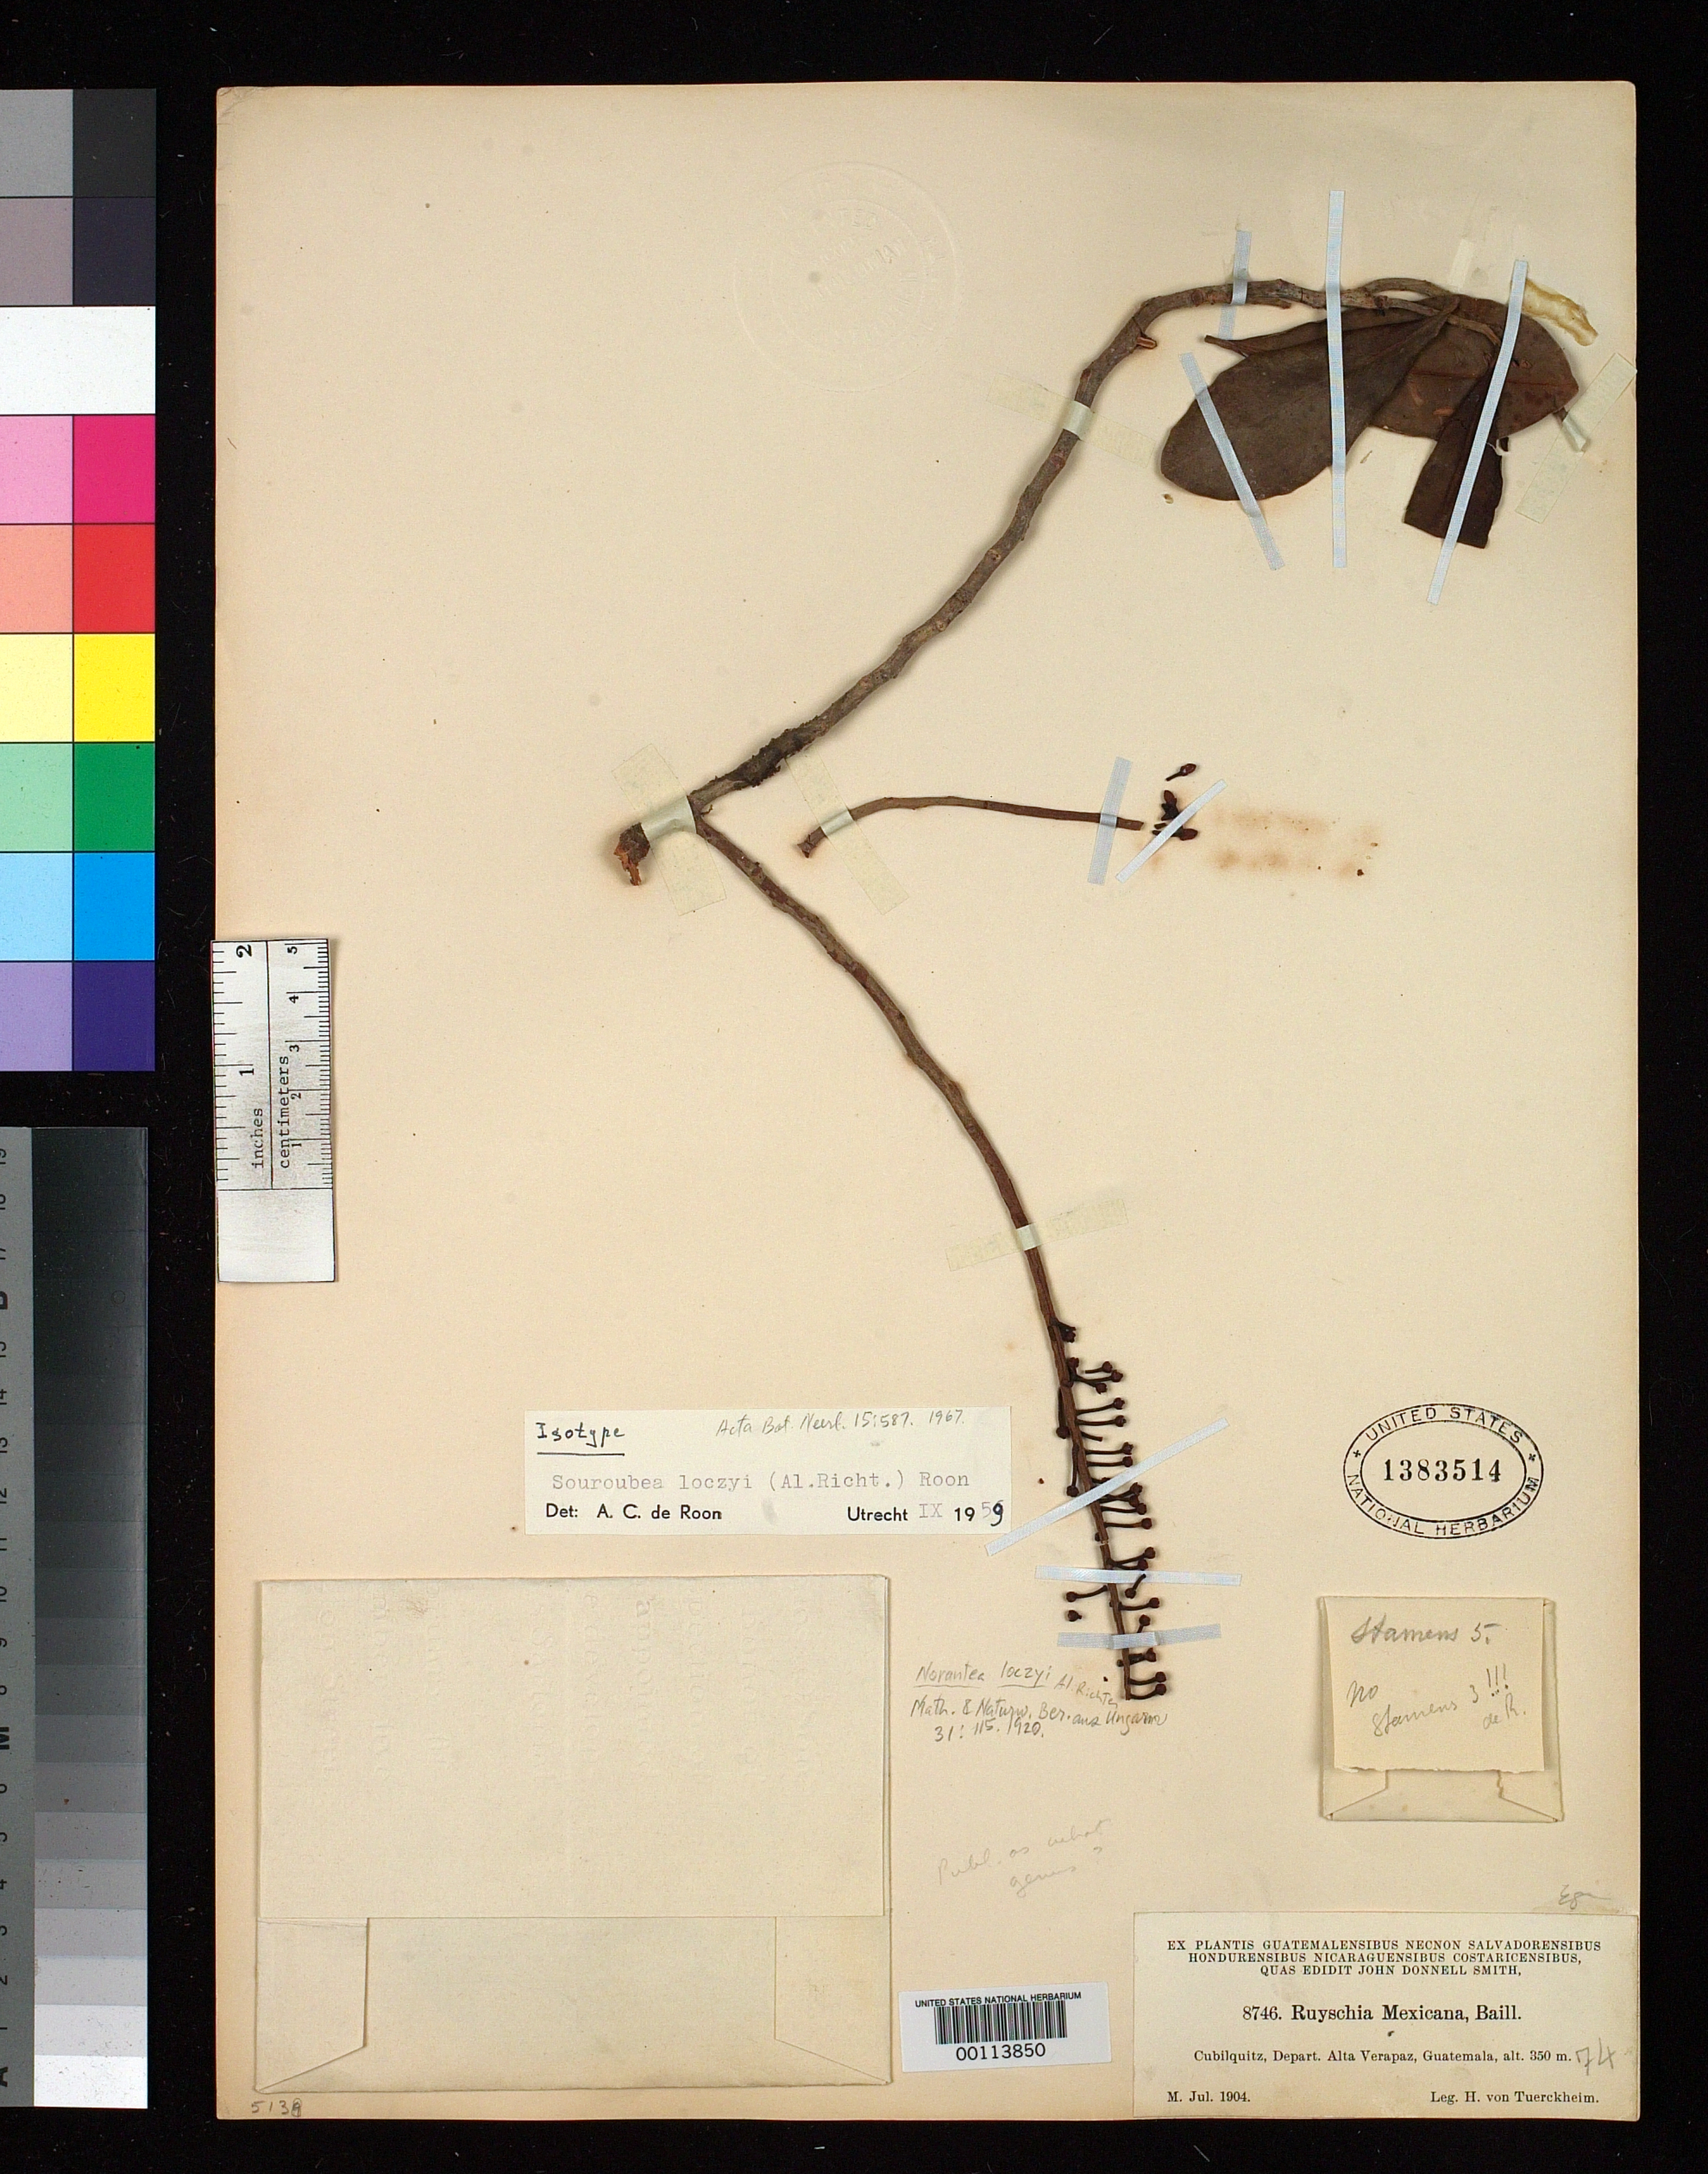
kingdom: Plantae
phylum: Tracheophyta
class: Magnoliopsida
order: Ericales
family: Marcgraviaceae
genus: Norantea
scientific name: Norantea loczyi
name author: V.A. Richt.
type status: Isotype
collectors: H. von Türckheim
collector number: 8746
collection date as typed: Jul 1904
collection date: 1904-07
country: Guatemala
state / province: Alta Verapaz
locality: Cubilquitz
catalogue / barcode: US 1383514